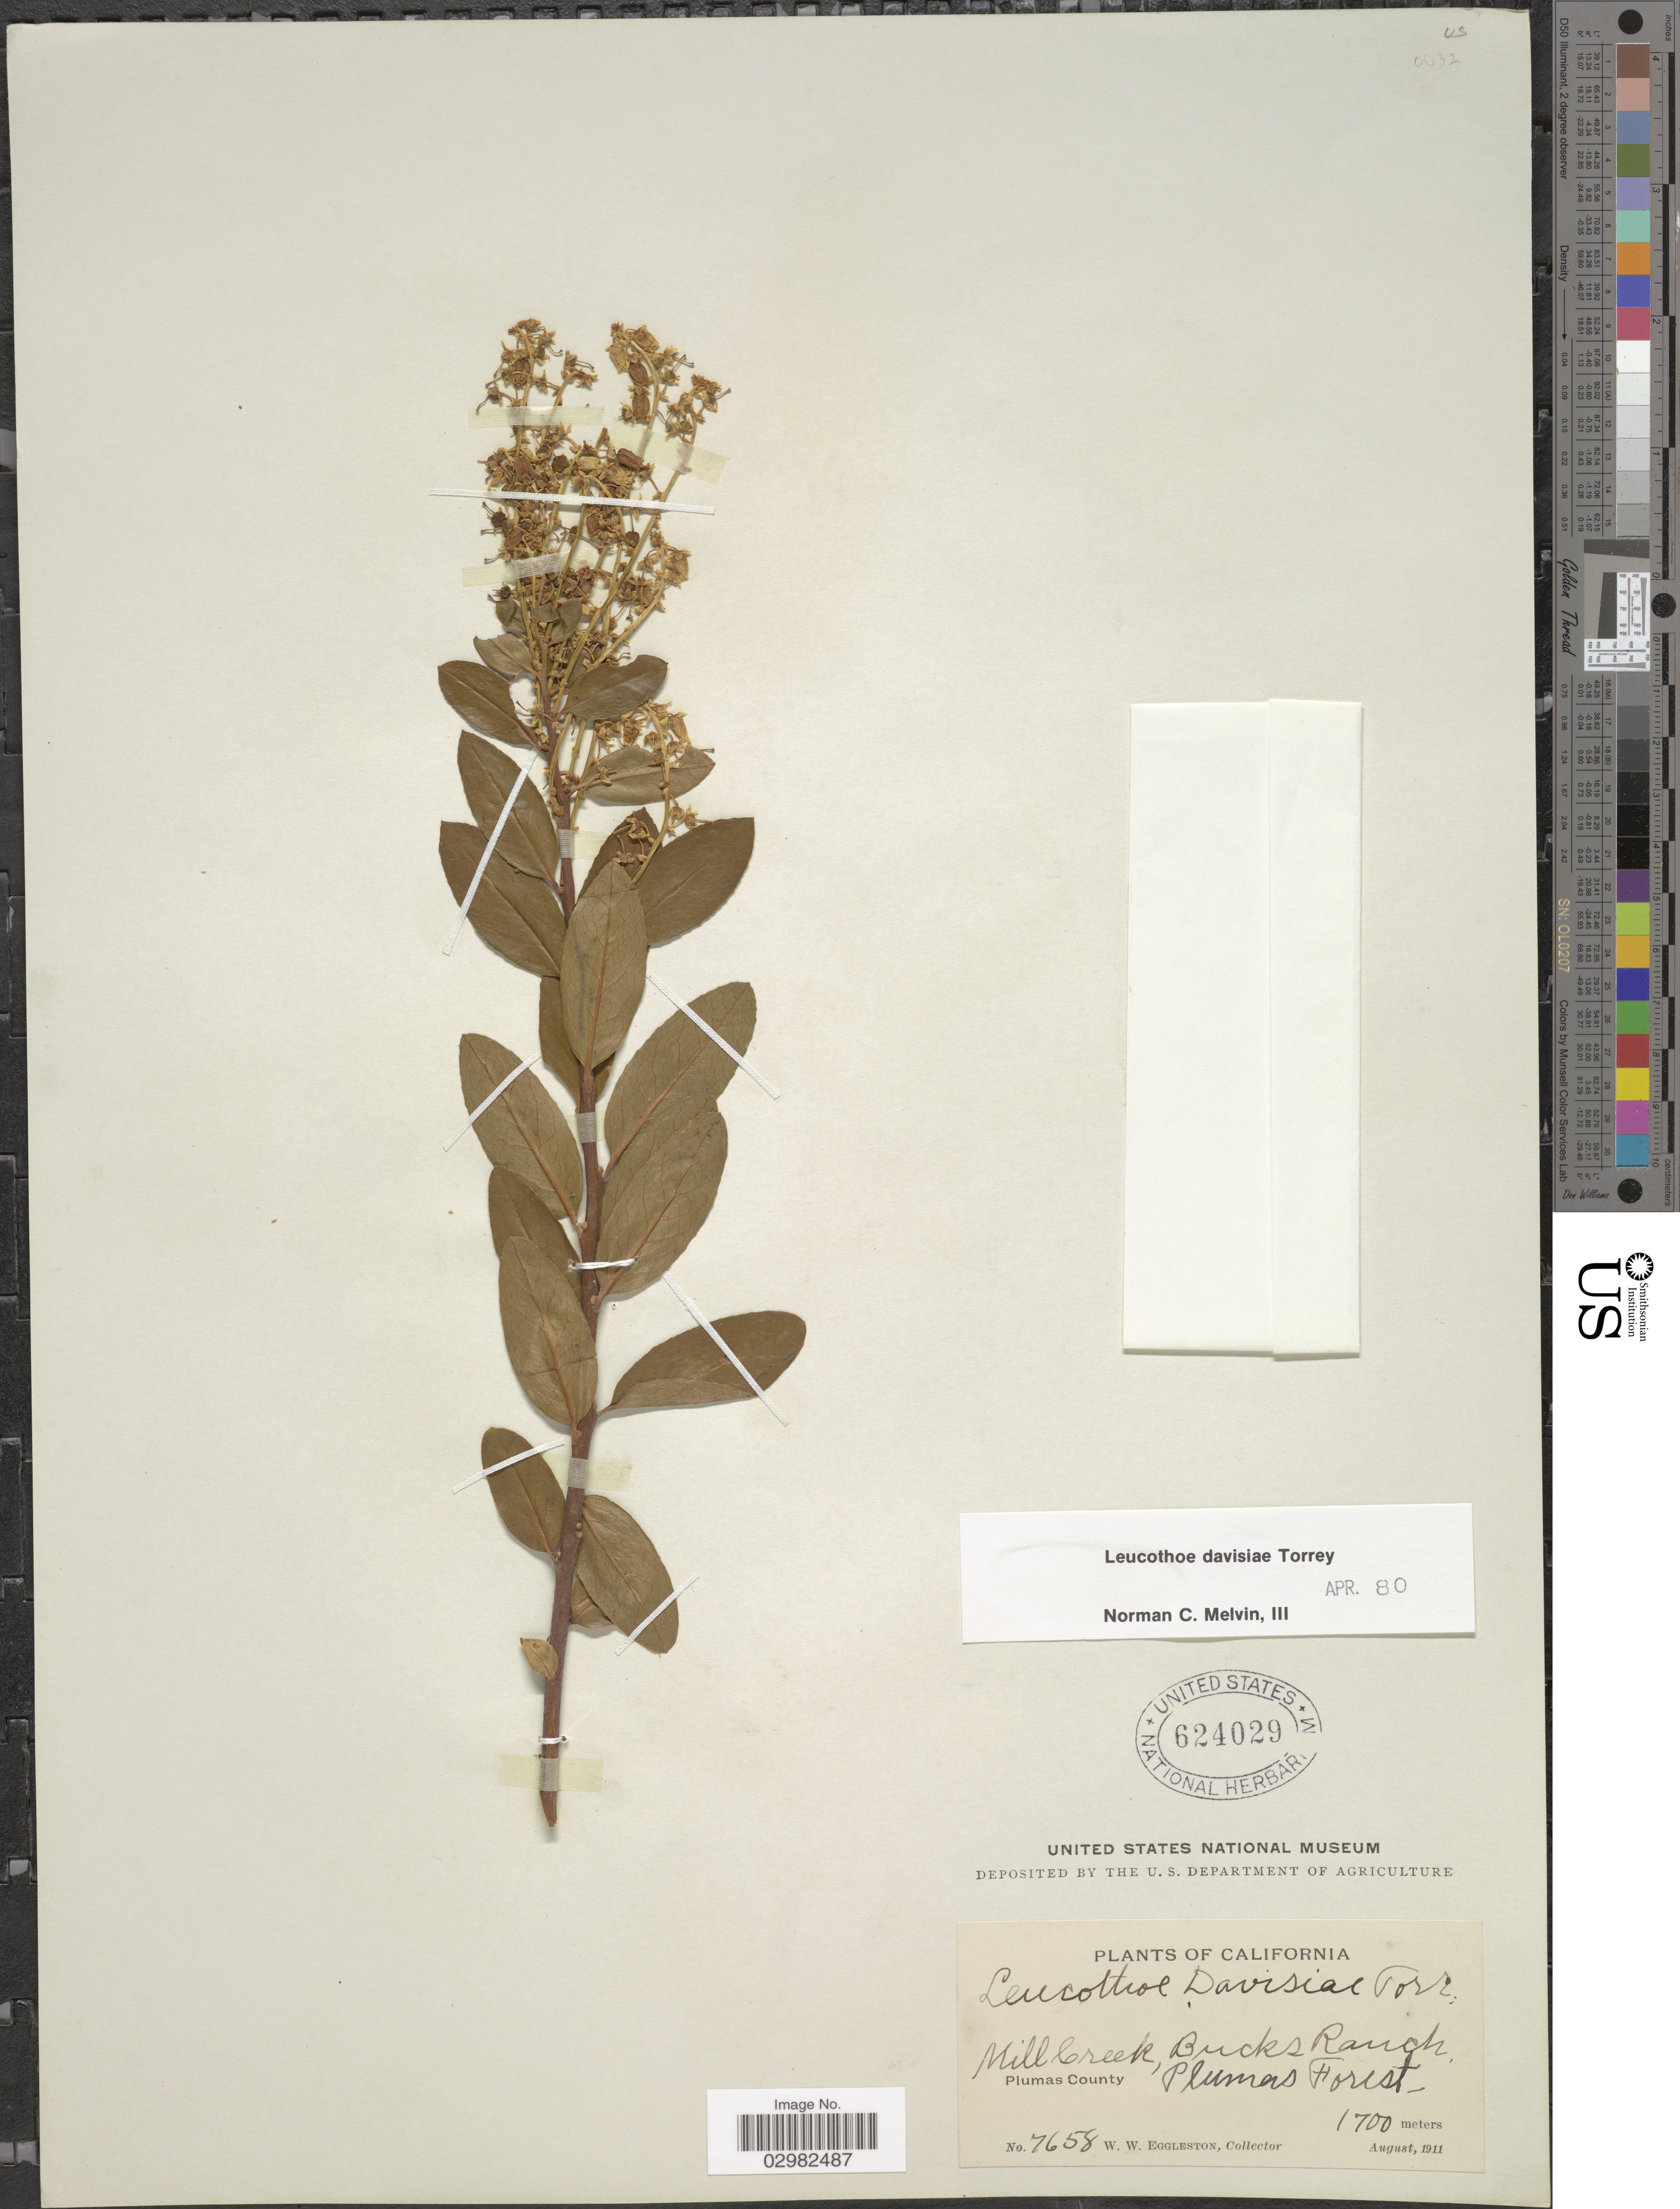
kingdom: Plantae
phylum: Tracheophyta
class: Magnoliopsida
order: Ericales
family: Ericaceae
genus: Leucothoe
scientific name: Leucothoë davisiae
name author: Torr.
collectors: W. W. Eggleston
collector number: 7658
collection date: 1911-08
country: United States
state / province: California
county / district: Plumas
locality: Mill Creek, Bucks Ranch, Plumas County, Plumas Forest.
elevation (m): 1700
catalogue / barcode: US 624029